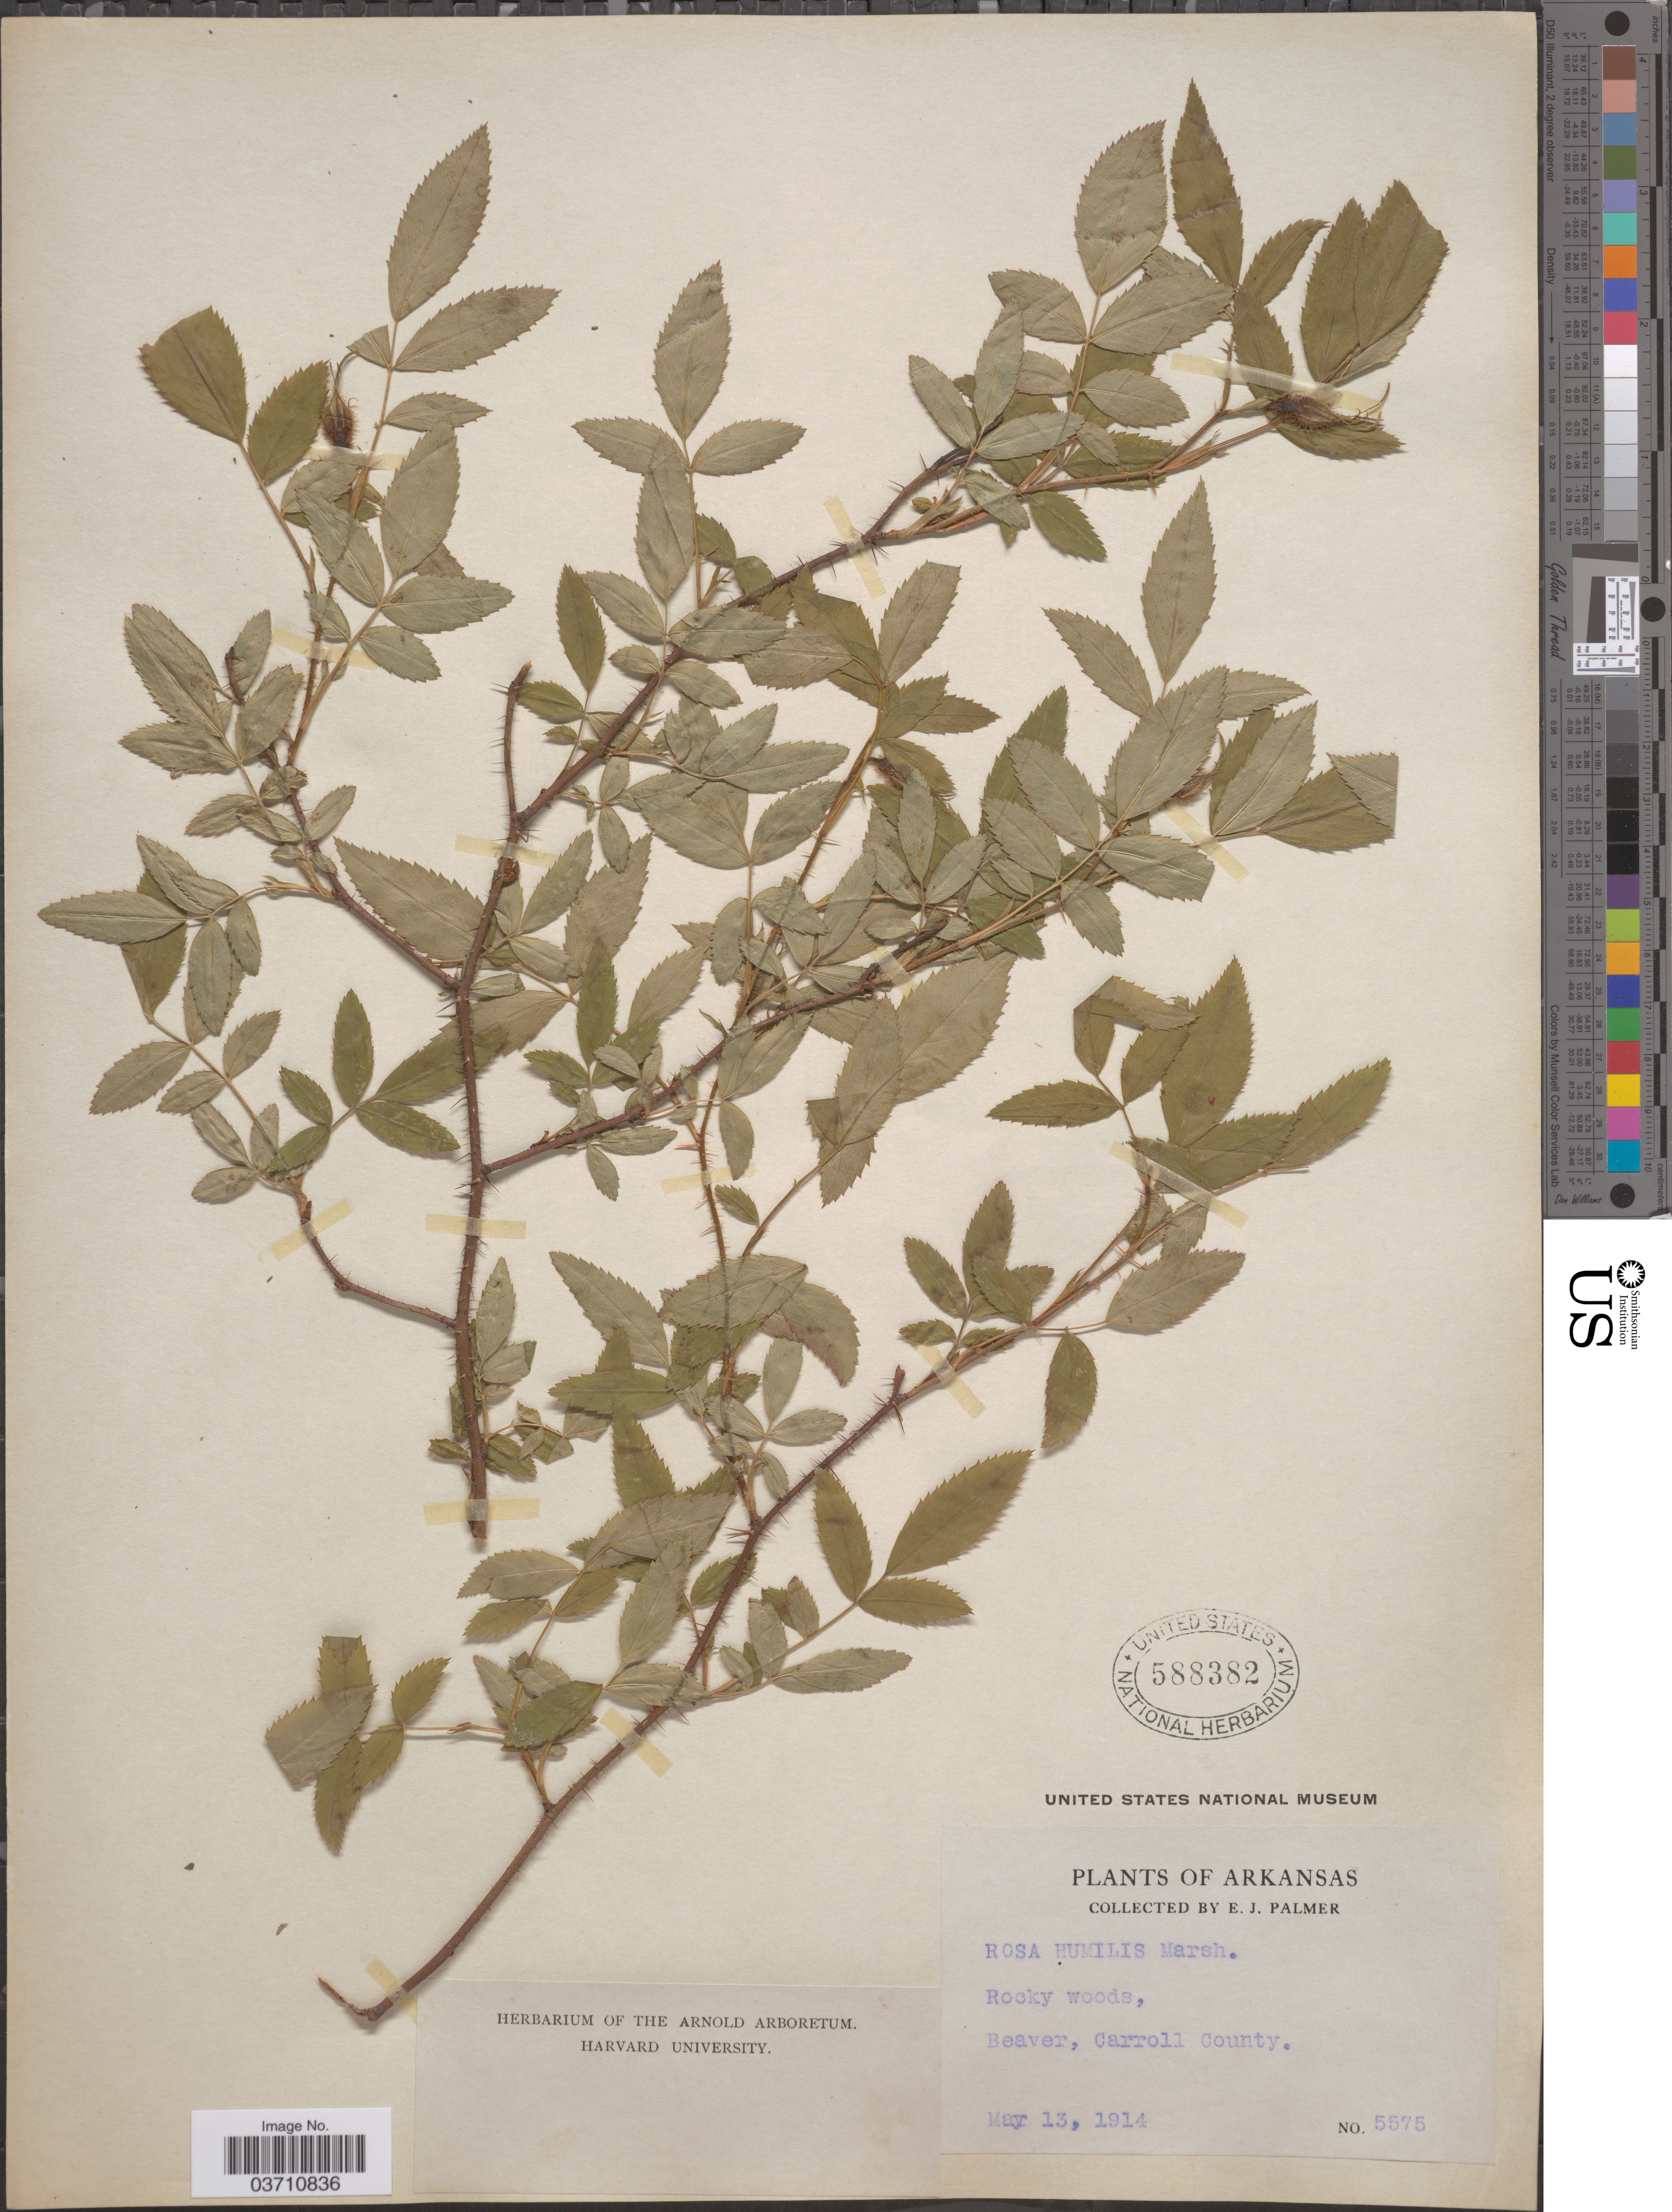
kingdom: Plantae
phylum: Tracheophyta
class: Magnoliopsida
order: Rosales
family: Rosaceae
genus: Rosa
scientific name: Rosa carolina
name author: L.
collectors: E. J. Palmer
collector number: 5575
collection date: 1914-05-13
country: United States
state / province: Arkansas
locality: Beaver, Carroll County.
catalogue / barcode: US 588382